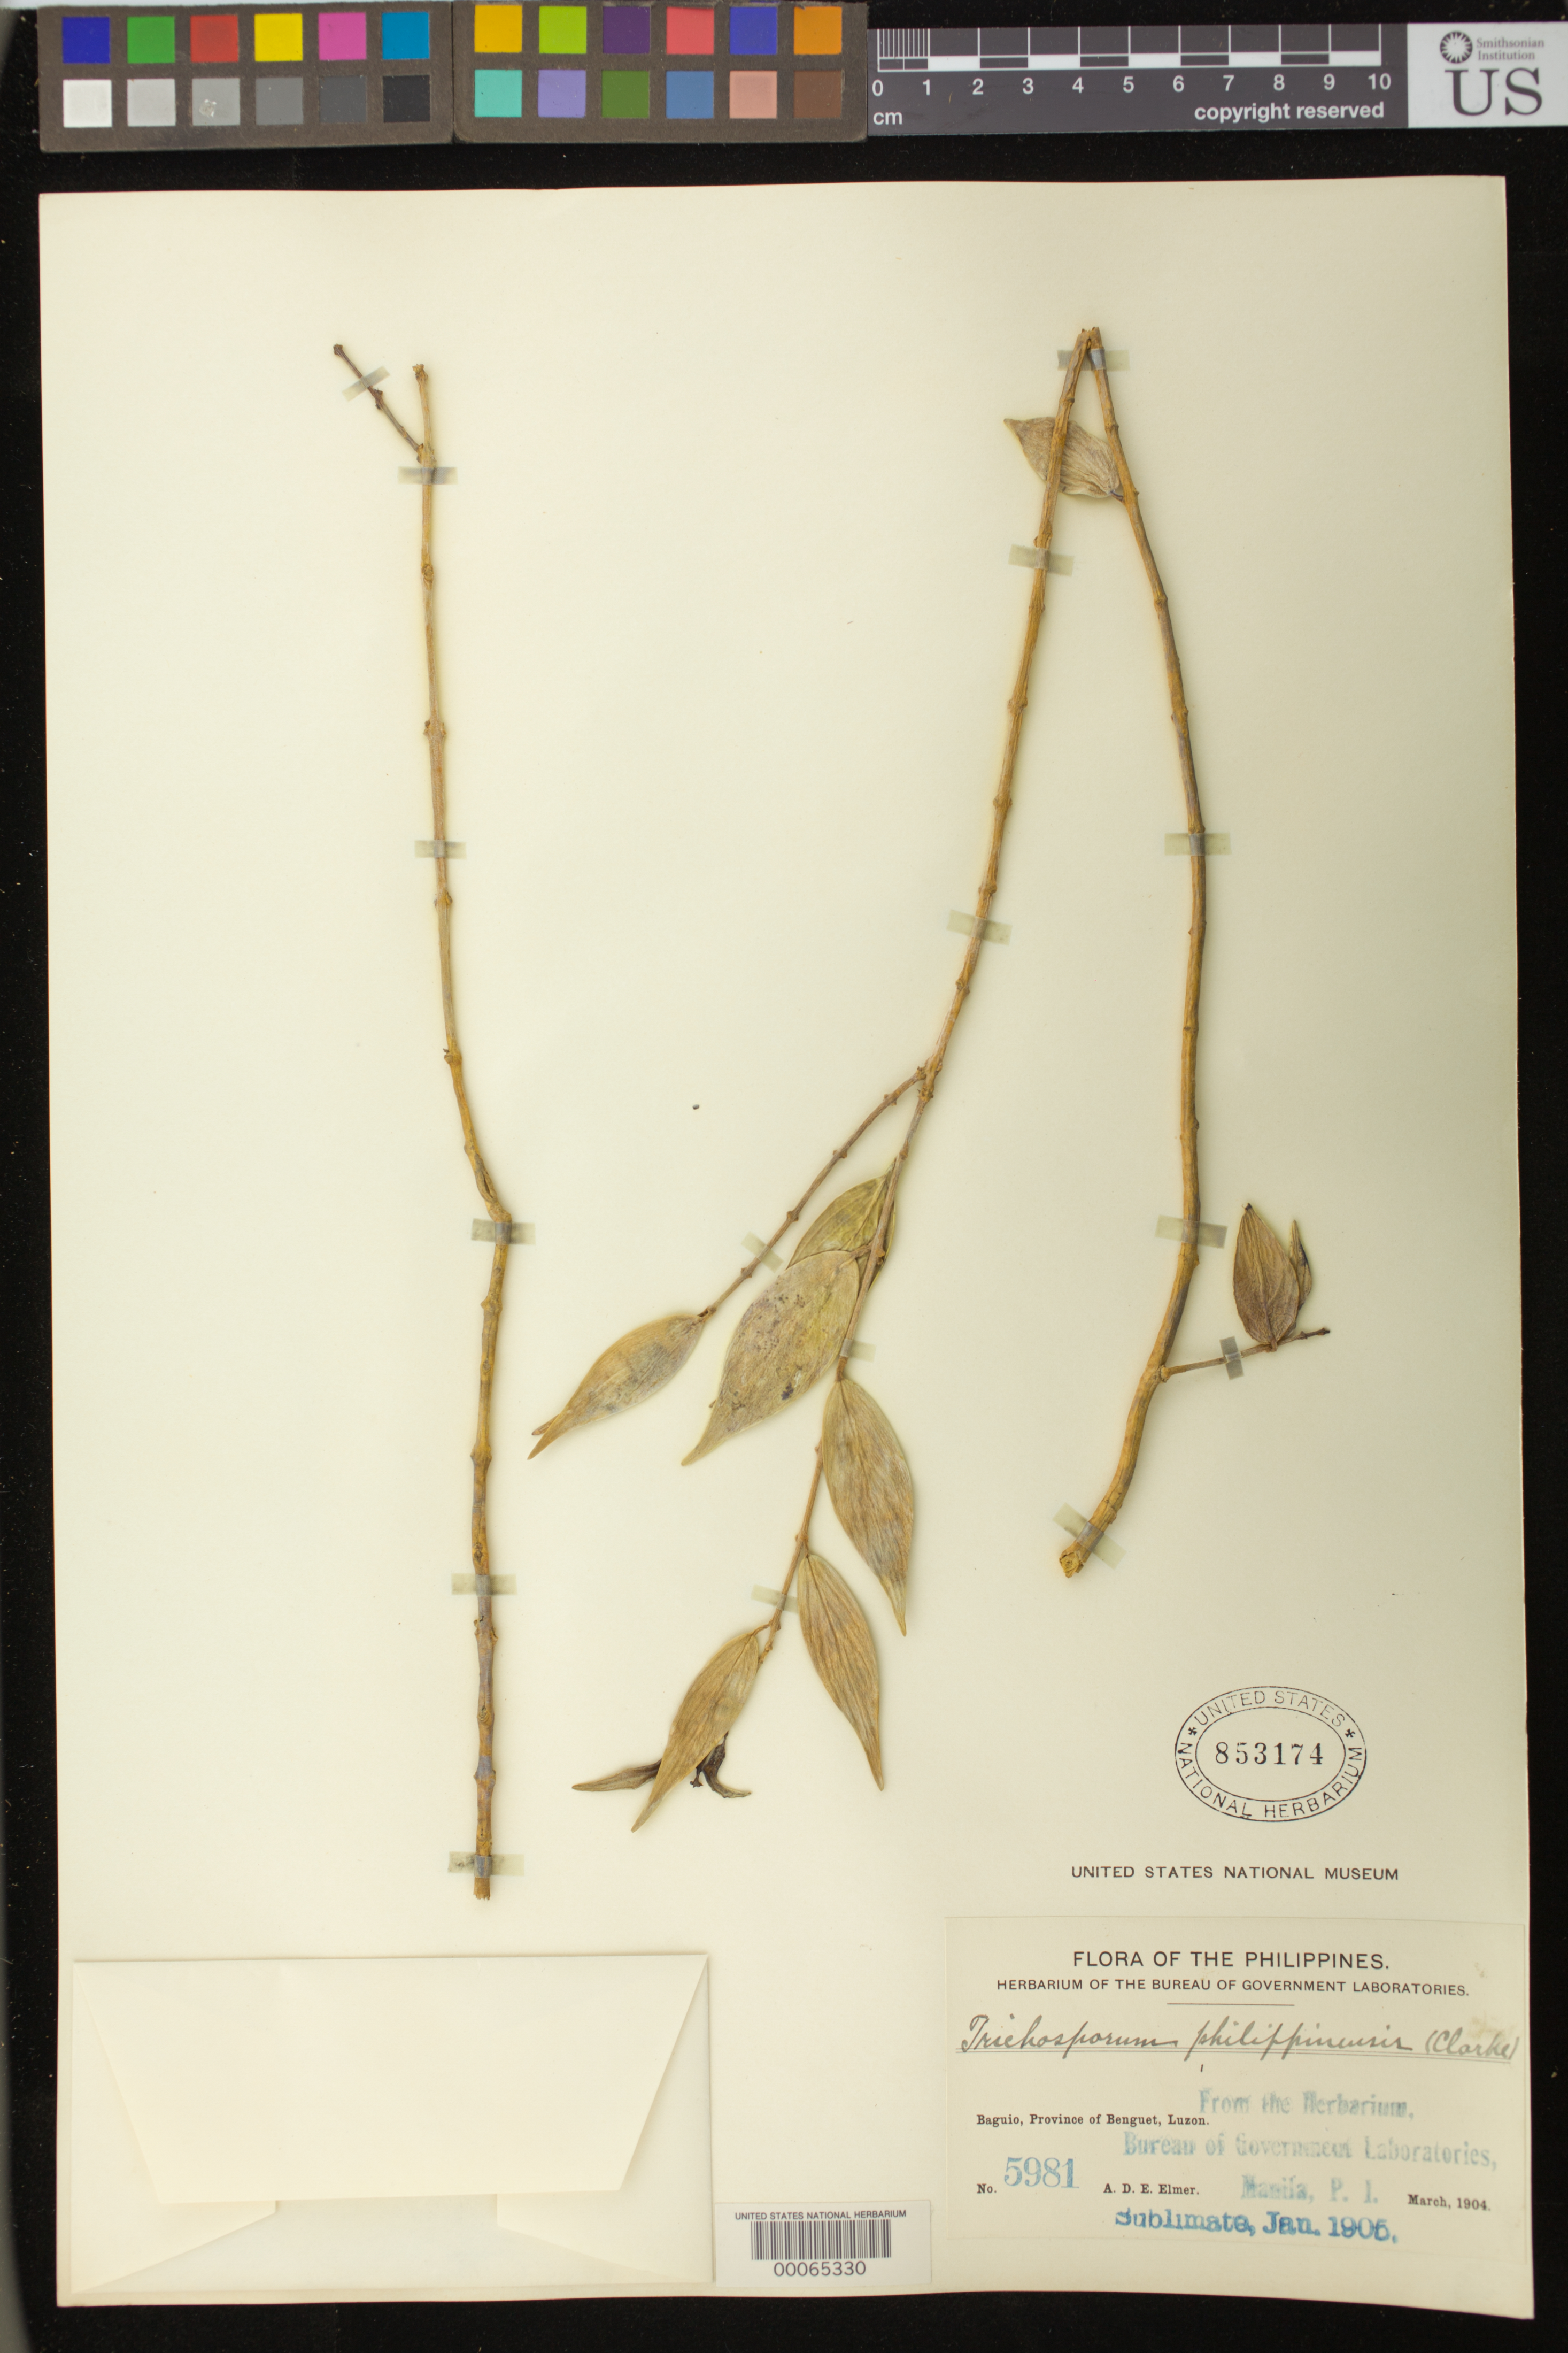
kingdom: Plantae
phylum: Tracheophyta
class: Magnoliopsida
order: Lamiales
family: Gesneriaceae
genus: Trichosporum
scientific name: Trichosporum philippinense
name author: (C.B. Clarke) Kuntze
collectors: A. D. E. Elmer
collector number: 5981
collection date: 1904-03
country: Philippines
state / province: Cordillera (Administrative Region)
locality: Baguio, Province of Benguet, Luzon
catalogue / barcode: US 853174